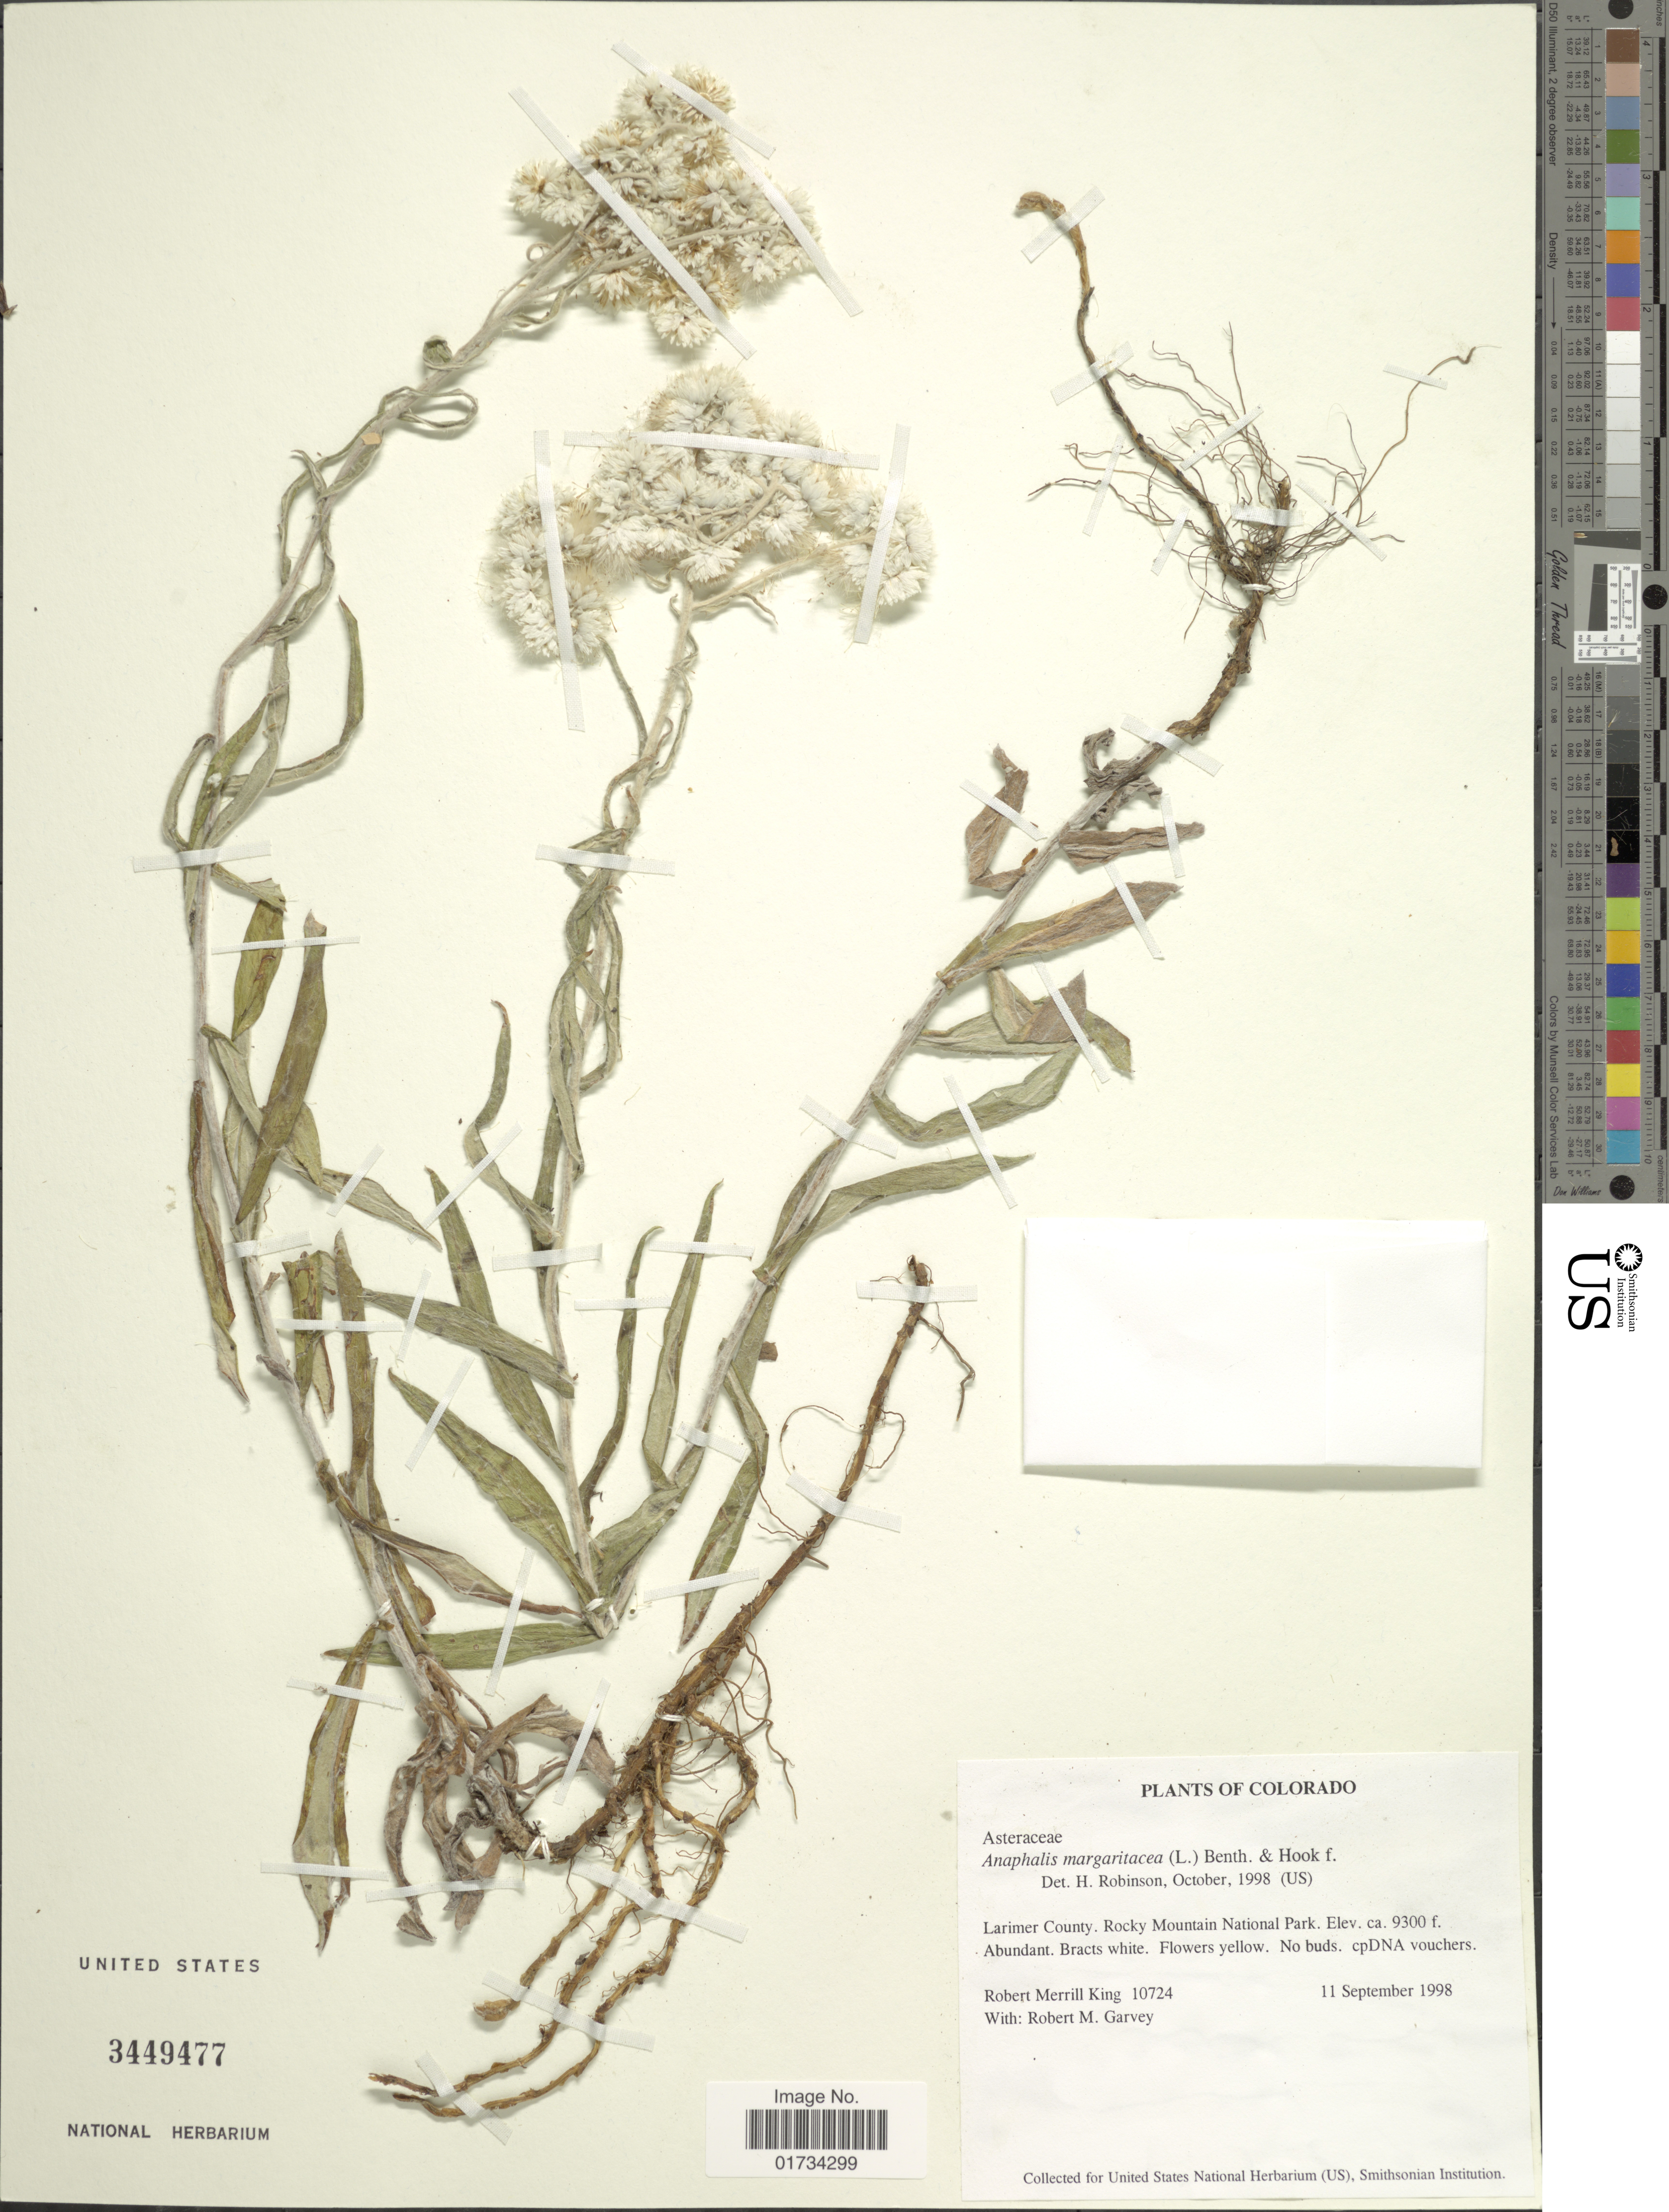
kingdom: Plantae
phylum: Tracheophyta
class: Magnoliopsida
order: Asterales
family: Asteraceae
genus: Anaphalis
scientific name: Anaphalis margaritacea var. occidentalis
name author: Greene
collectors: R. M. King & R. Garvey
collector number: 10724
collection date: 1998-09-11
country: United States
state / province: Colorado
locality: Colorado. Larimer County. Rocky Mountain National Park.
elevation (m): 2835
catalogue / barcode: US 3449477